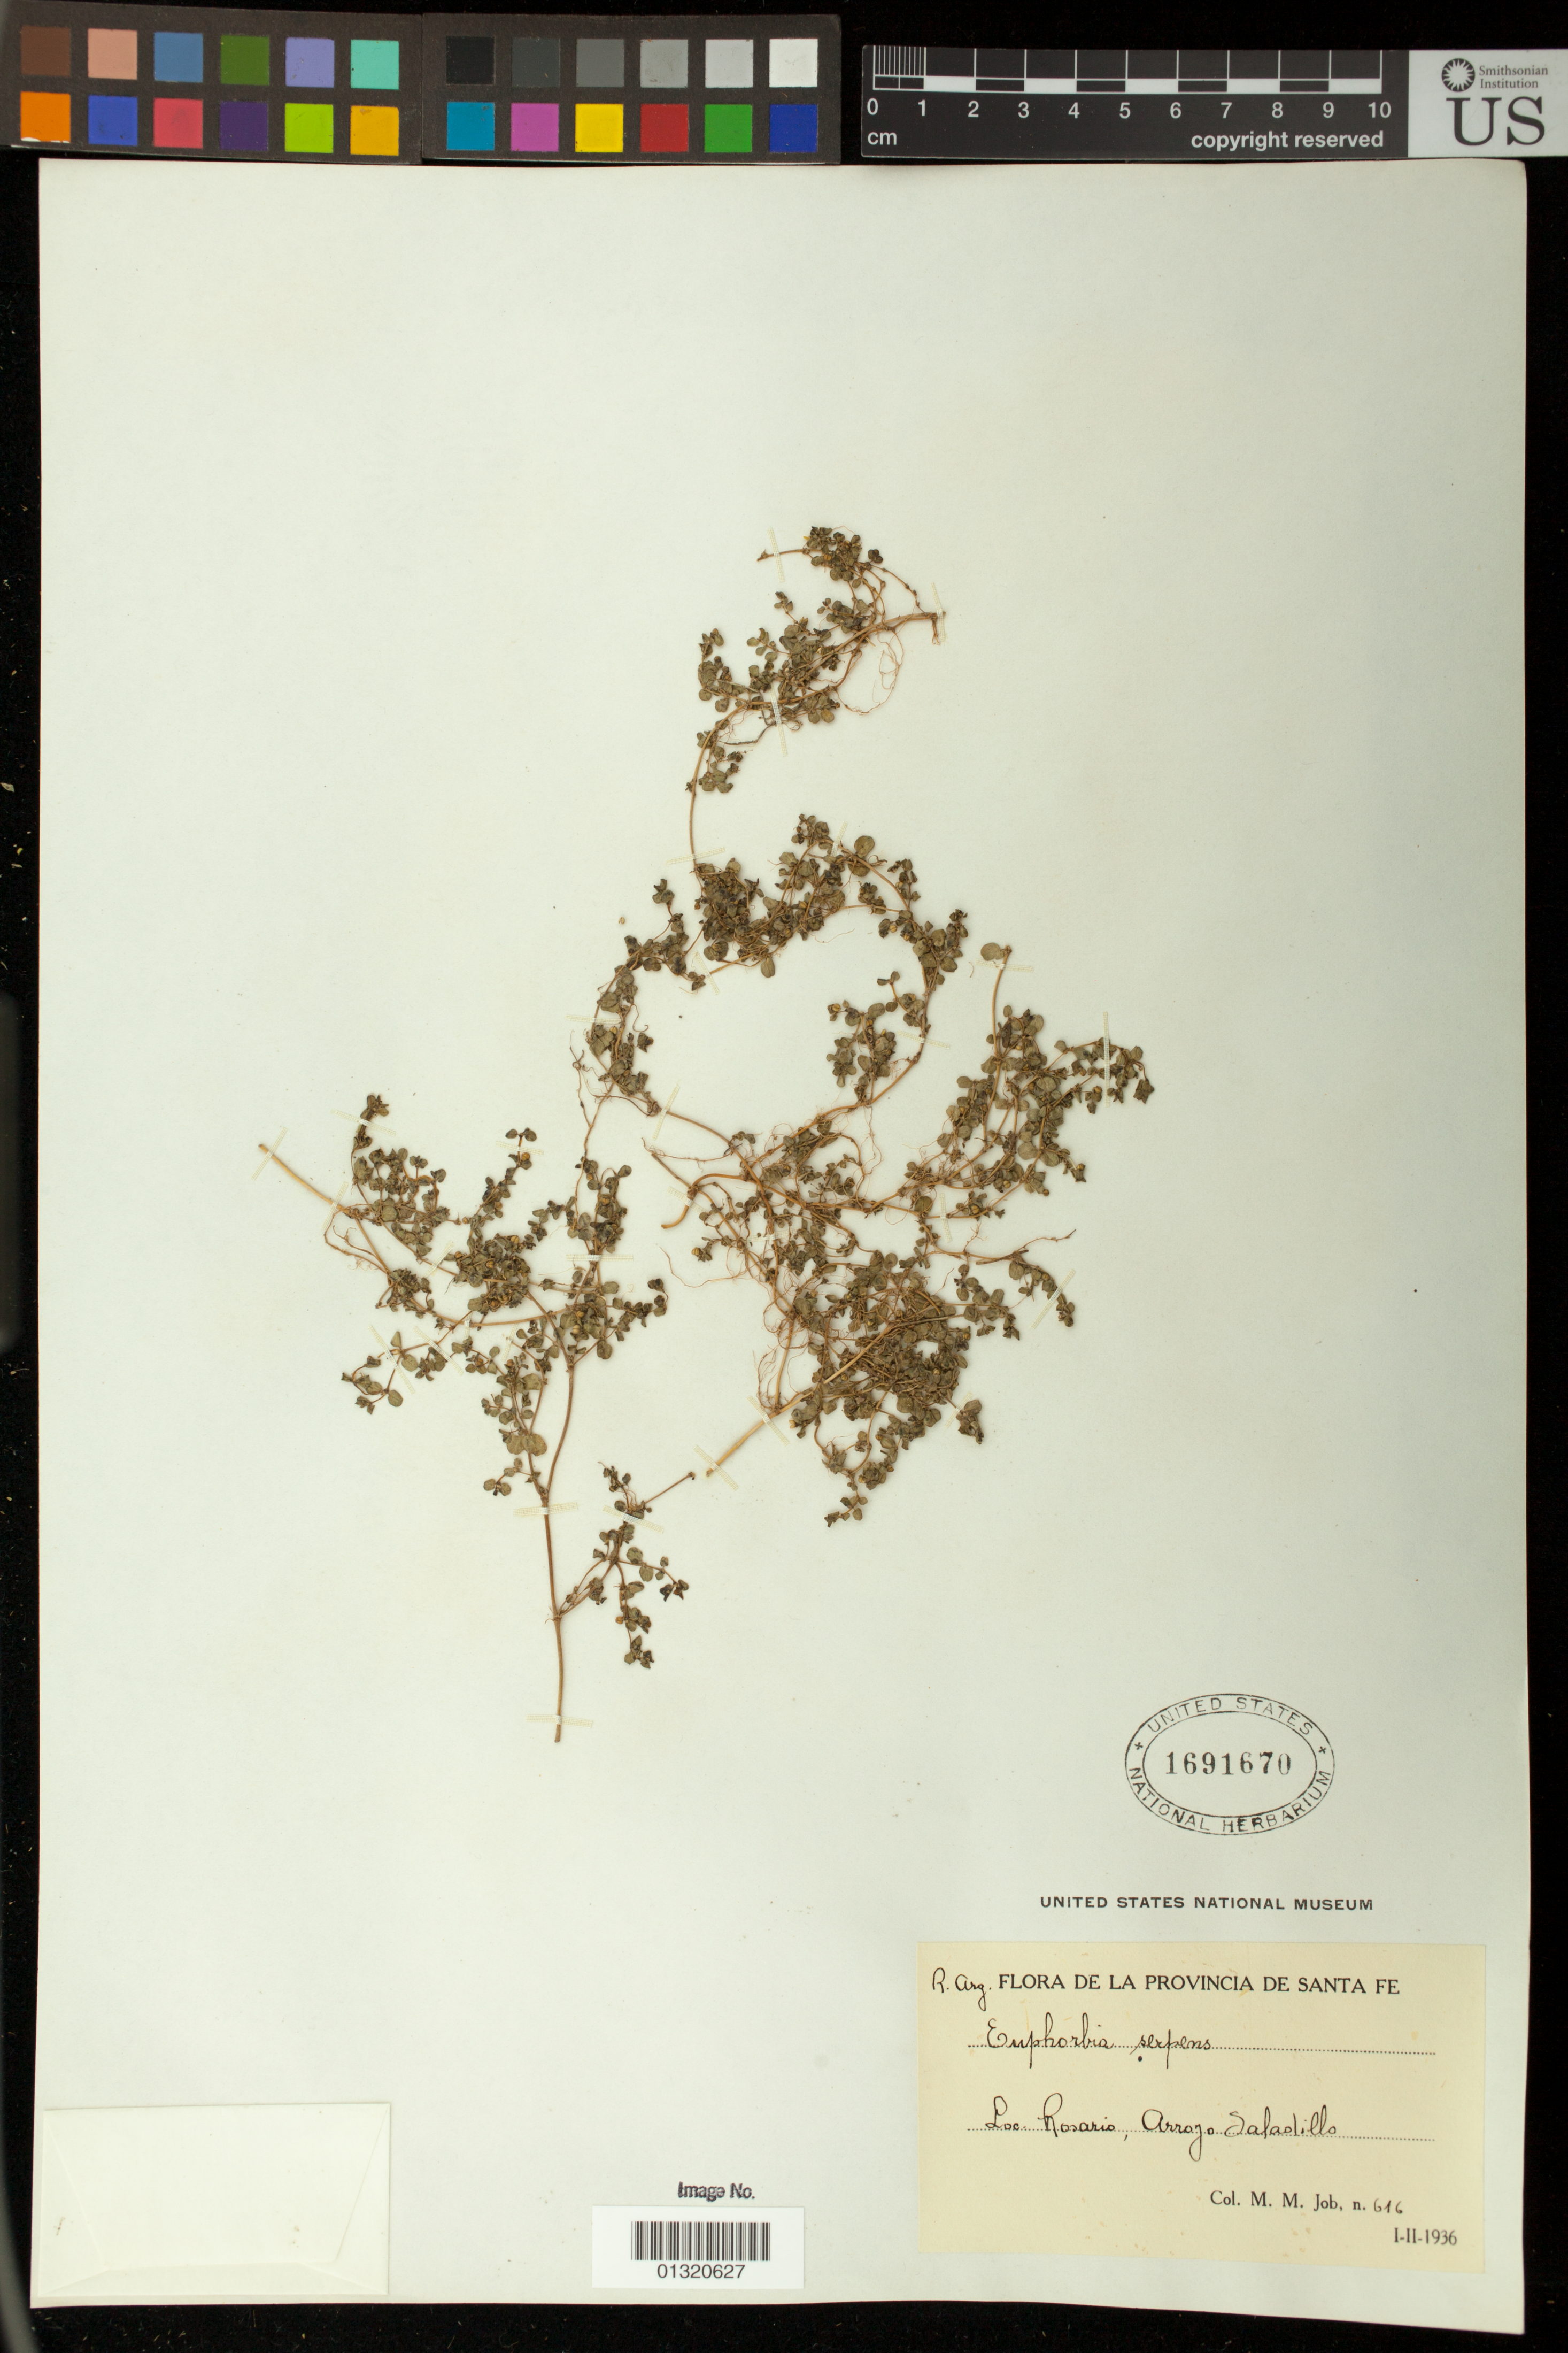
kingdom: Plantae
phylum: Tracheophyta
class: Magnoliopsida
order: Malpighiales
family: Euphorbiaceae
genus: Euphorbia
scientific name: Euphorbia serpens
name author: Kunth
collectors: M. Job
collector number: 616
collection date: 1936-02-01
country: Argentina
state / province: Santa Fe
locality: Loc. Rosario, Arroyo Saladillo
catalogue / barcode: US 1691670